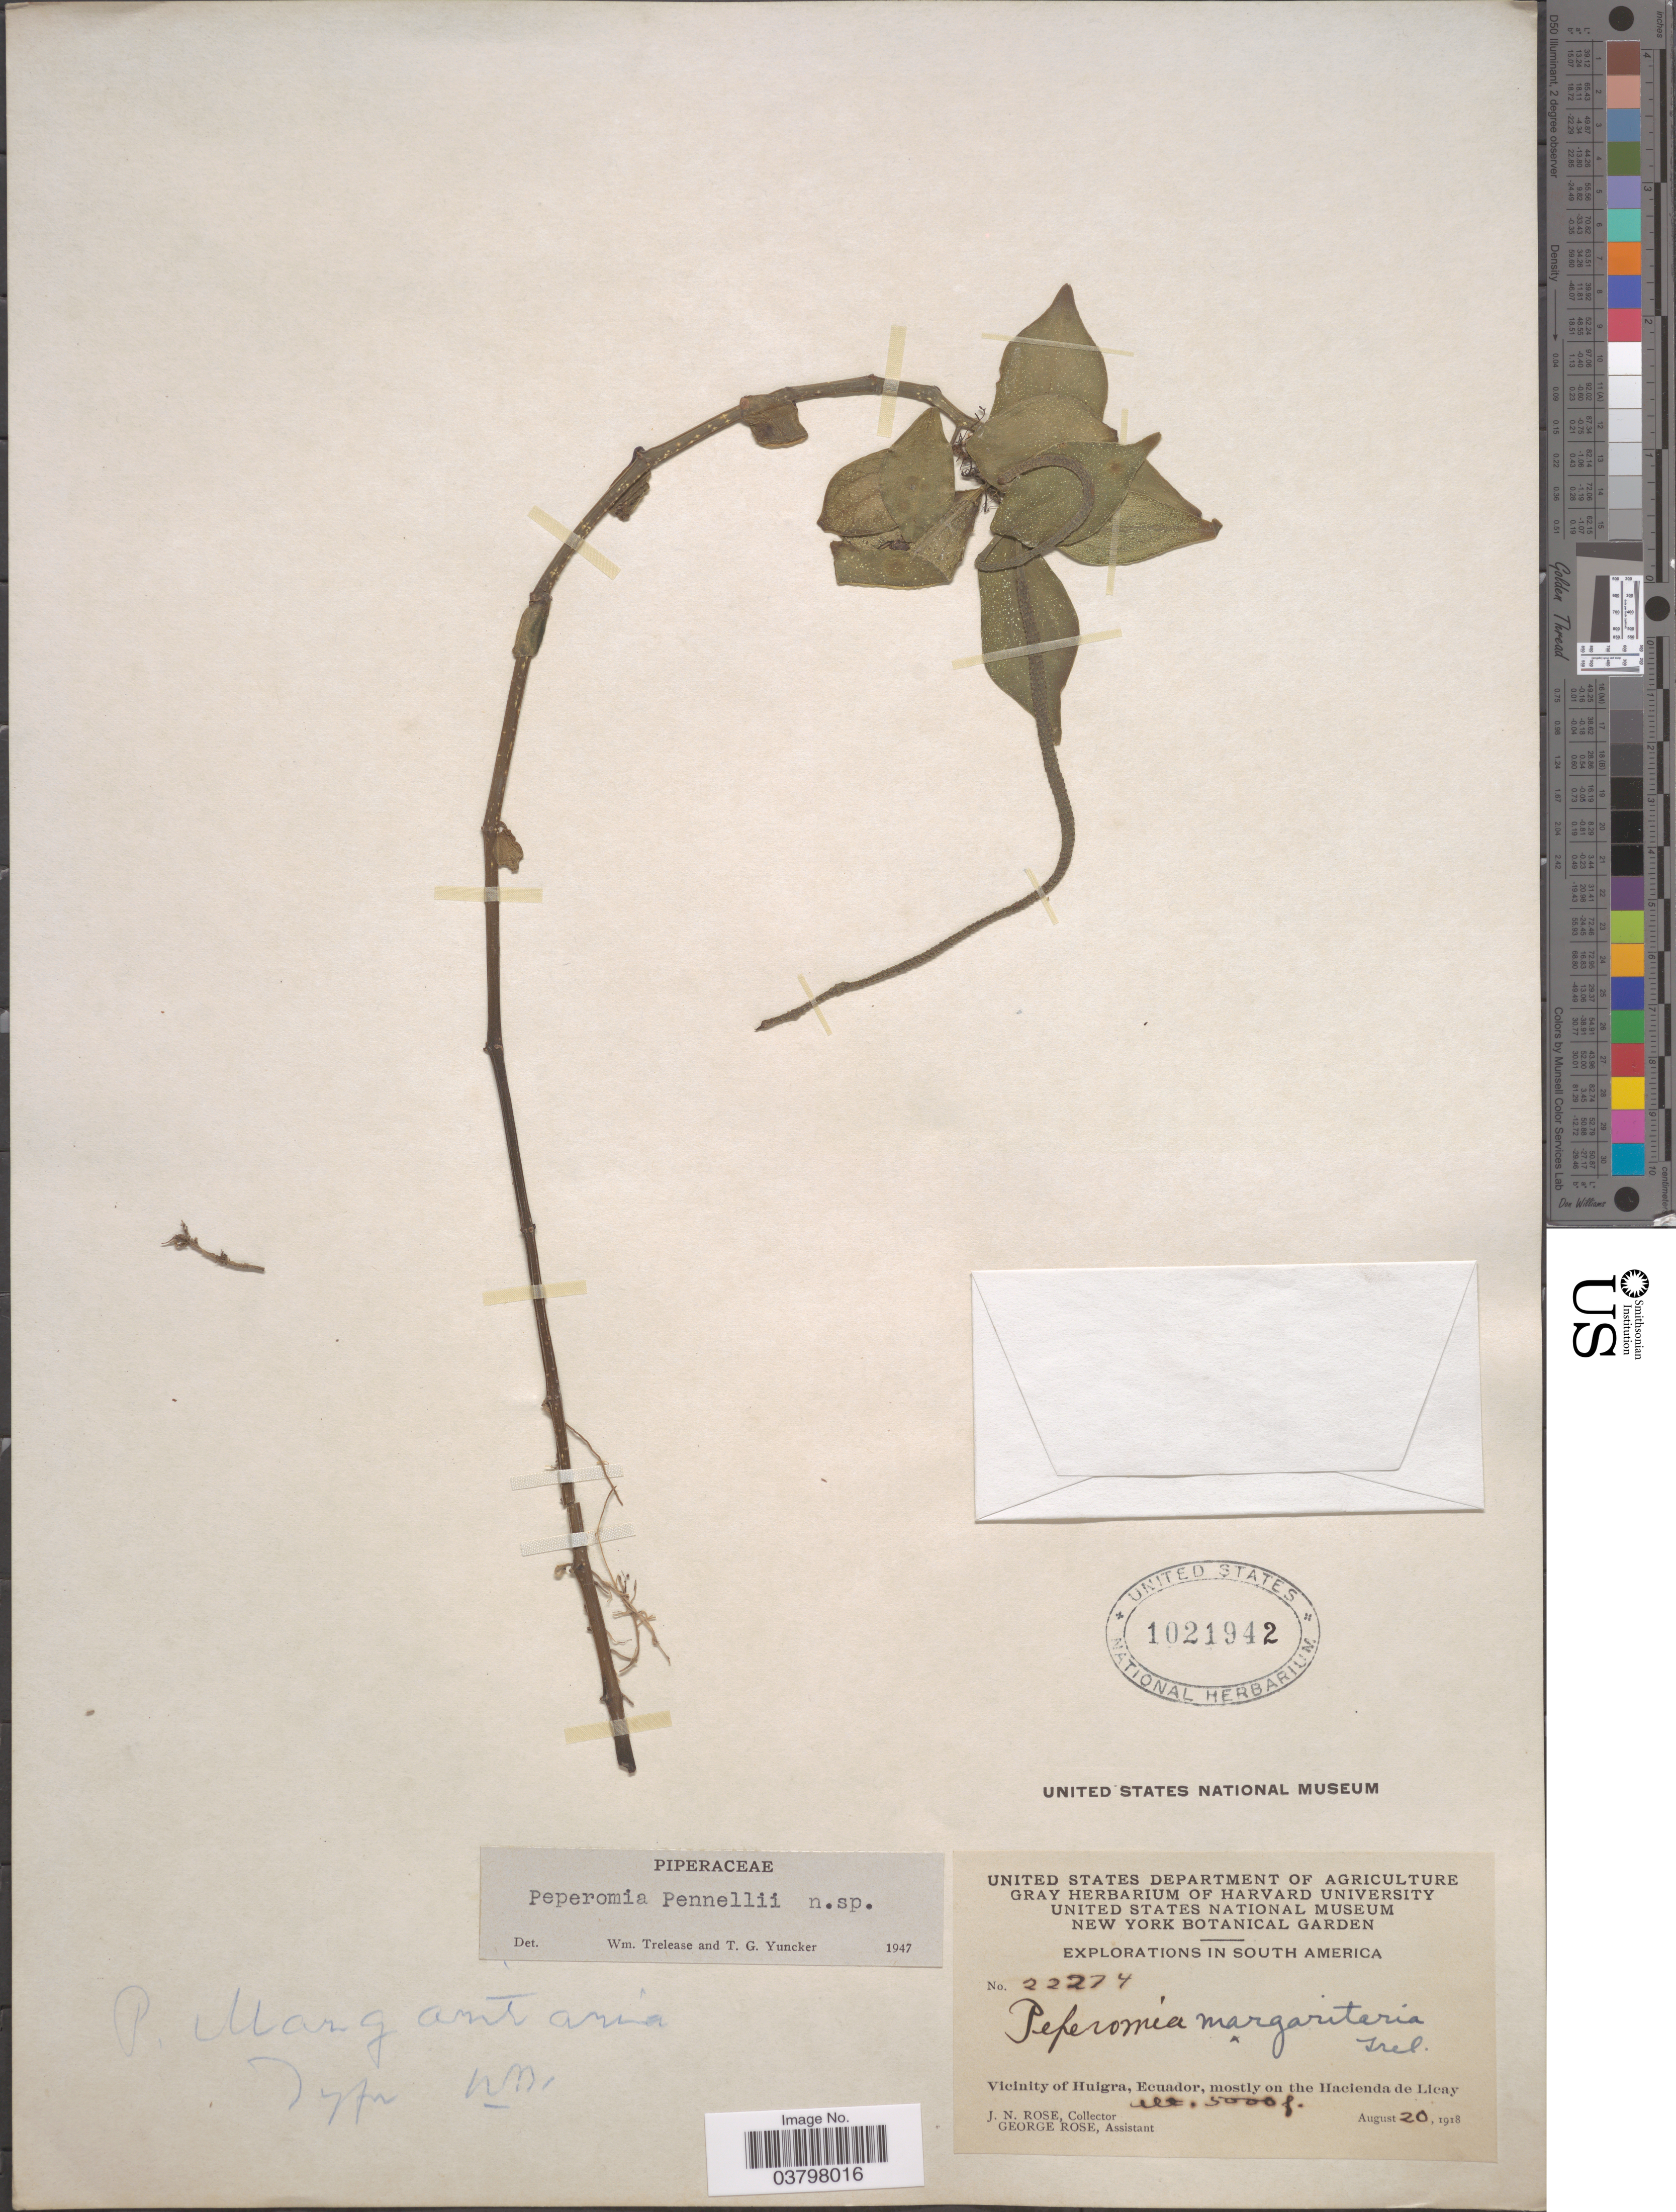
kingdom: Plantae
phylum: Tracheophyta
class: Magnoliopsida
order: Piperales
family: Piperaceae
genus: Peperomia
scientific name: Peperomia pennellii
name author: Trel. & Yunck.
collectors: J. N. Rose & G. Rose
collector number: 22274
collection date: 1918-08-20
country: Ecuador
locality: Vicinity of Huigra, mostly on the Hacienda de Licay.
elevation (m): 1524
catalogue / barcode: US 1021942